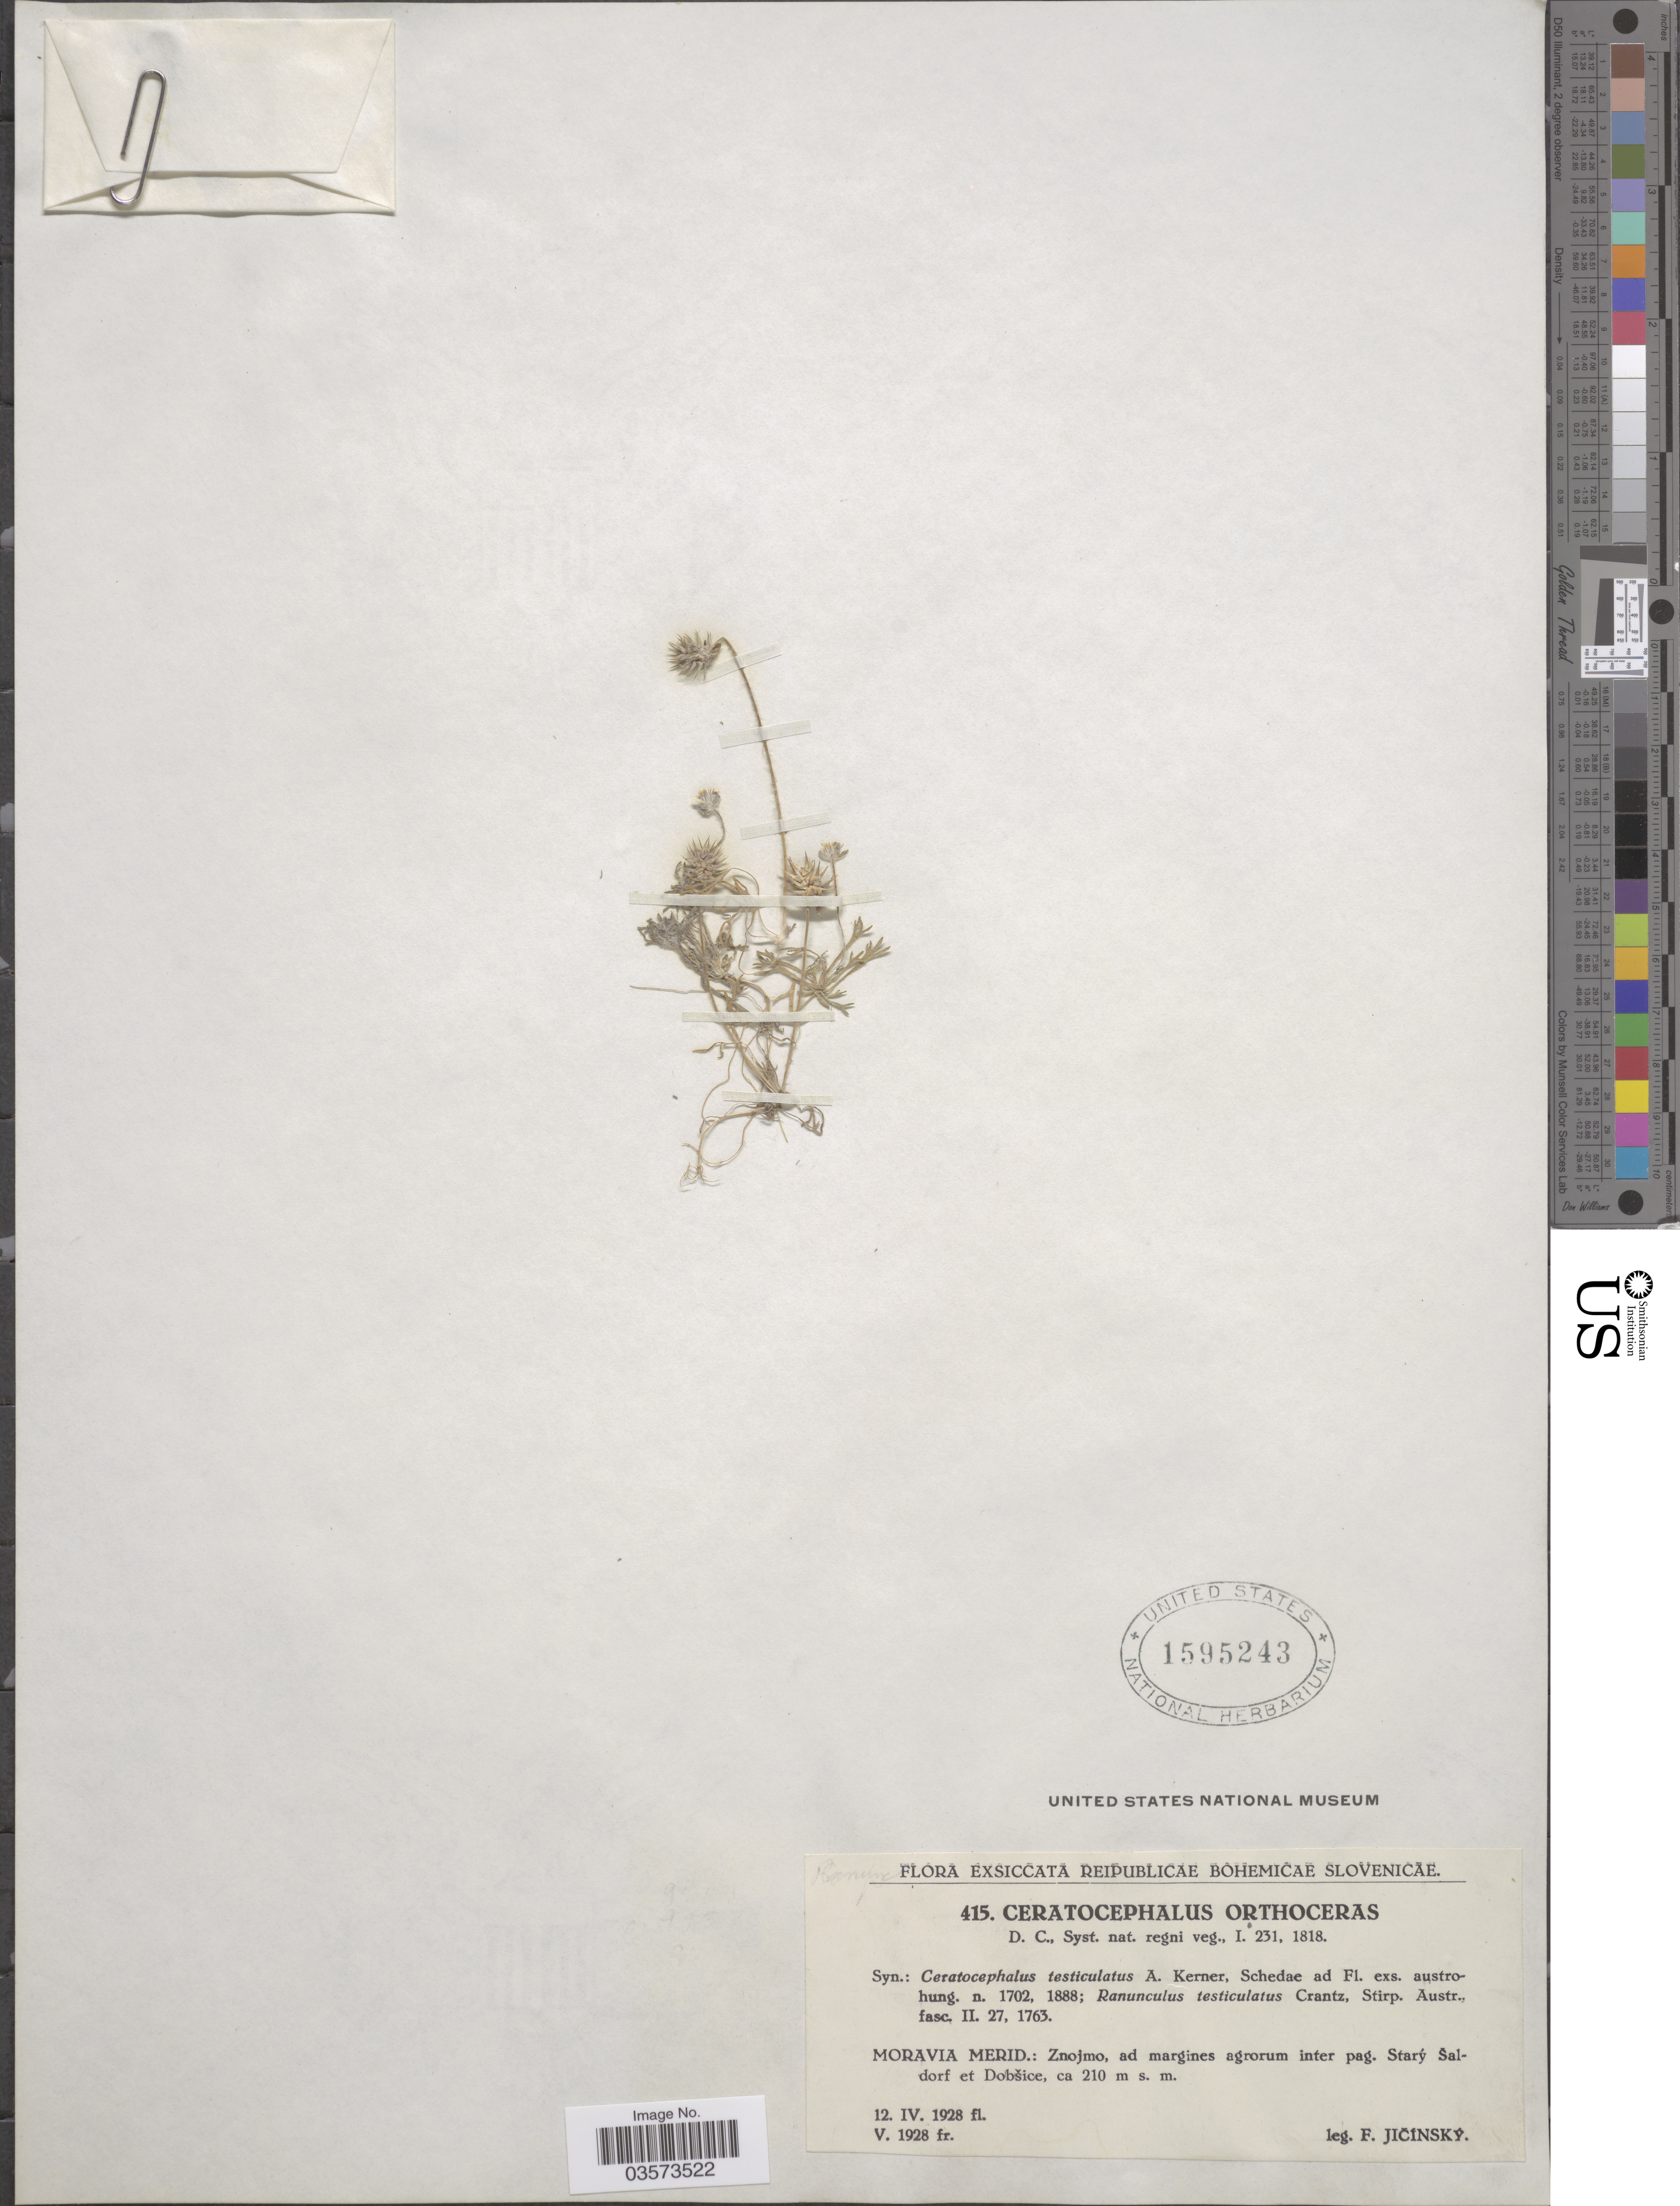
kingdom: Plantae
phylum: Tracheophyta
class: Magnoliopsida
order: Ranunculales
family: Ranunculaceae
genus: Ceratocephalus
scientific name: Ceratocephalus orthoceras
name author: DC.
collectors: F. Jicinsky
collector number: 415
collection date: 1928-04-12/1928-05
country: Czechia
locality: Reipublicae Bohemicae Slovenicae. Moravia Merid.: Znojmo, ad margines agrorum inter pag. Starý Saldorf et Dobšice.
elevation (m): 210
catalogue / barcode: US 1595243